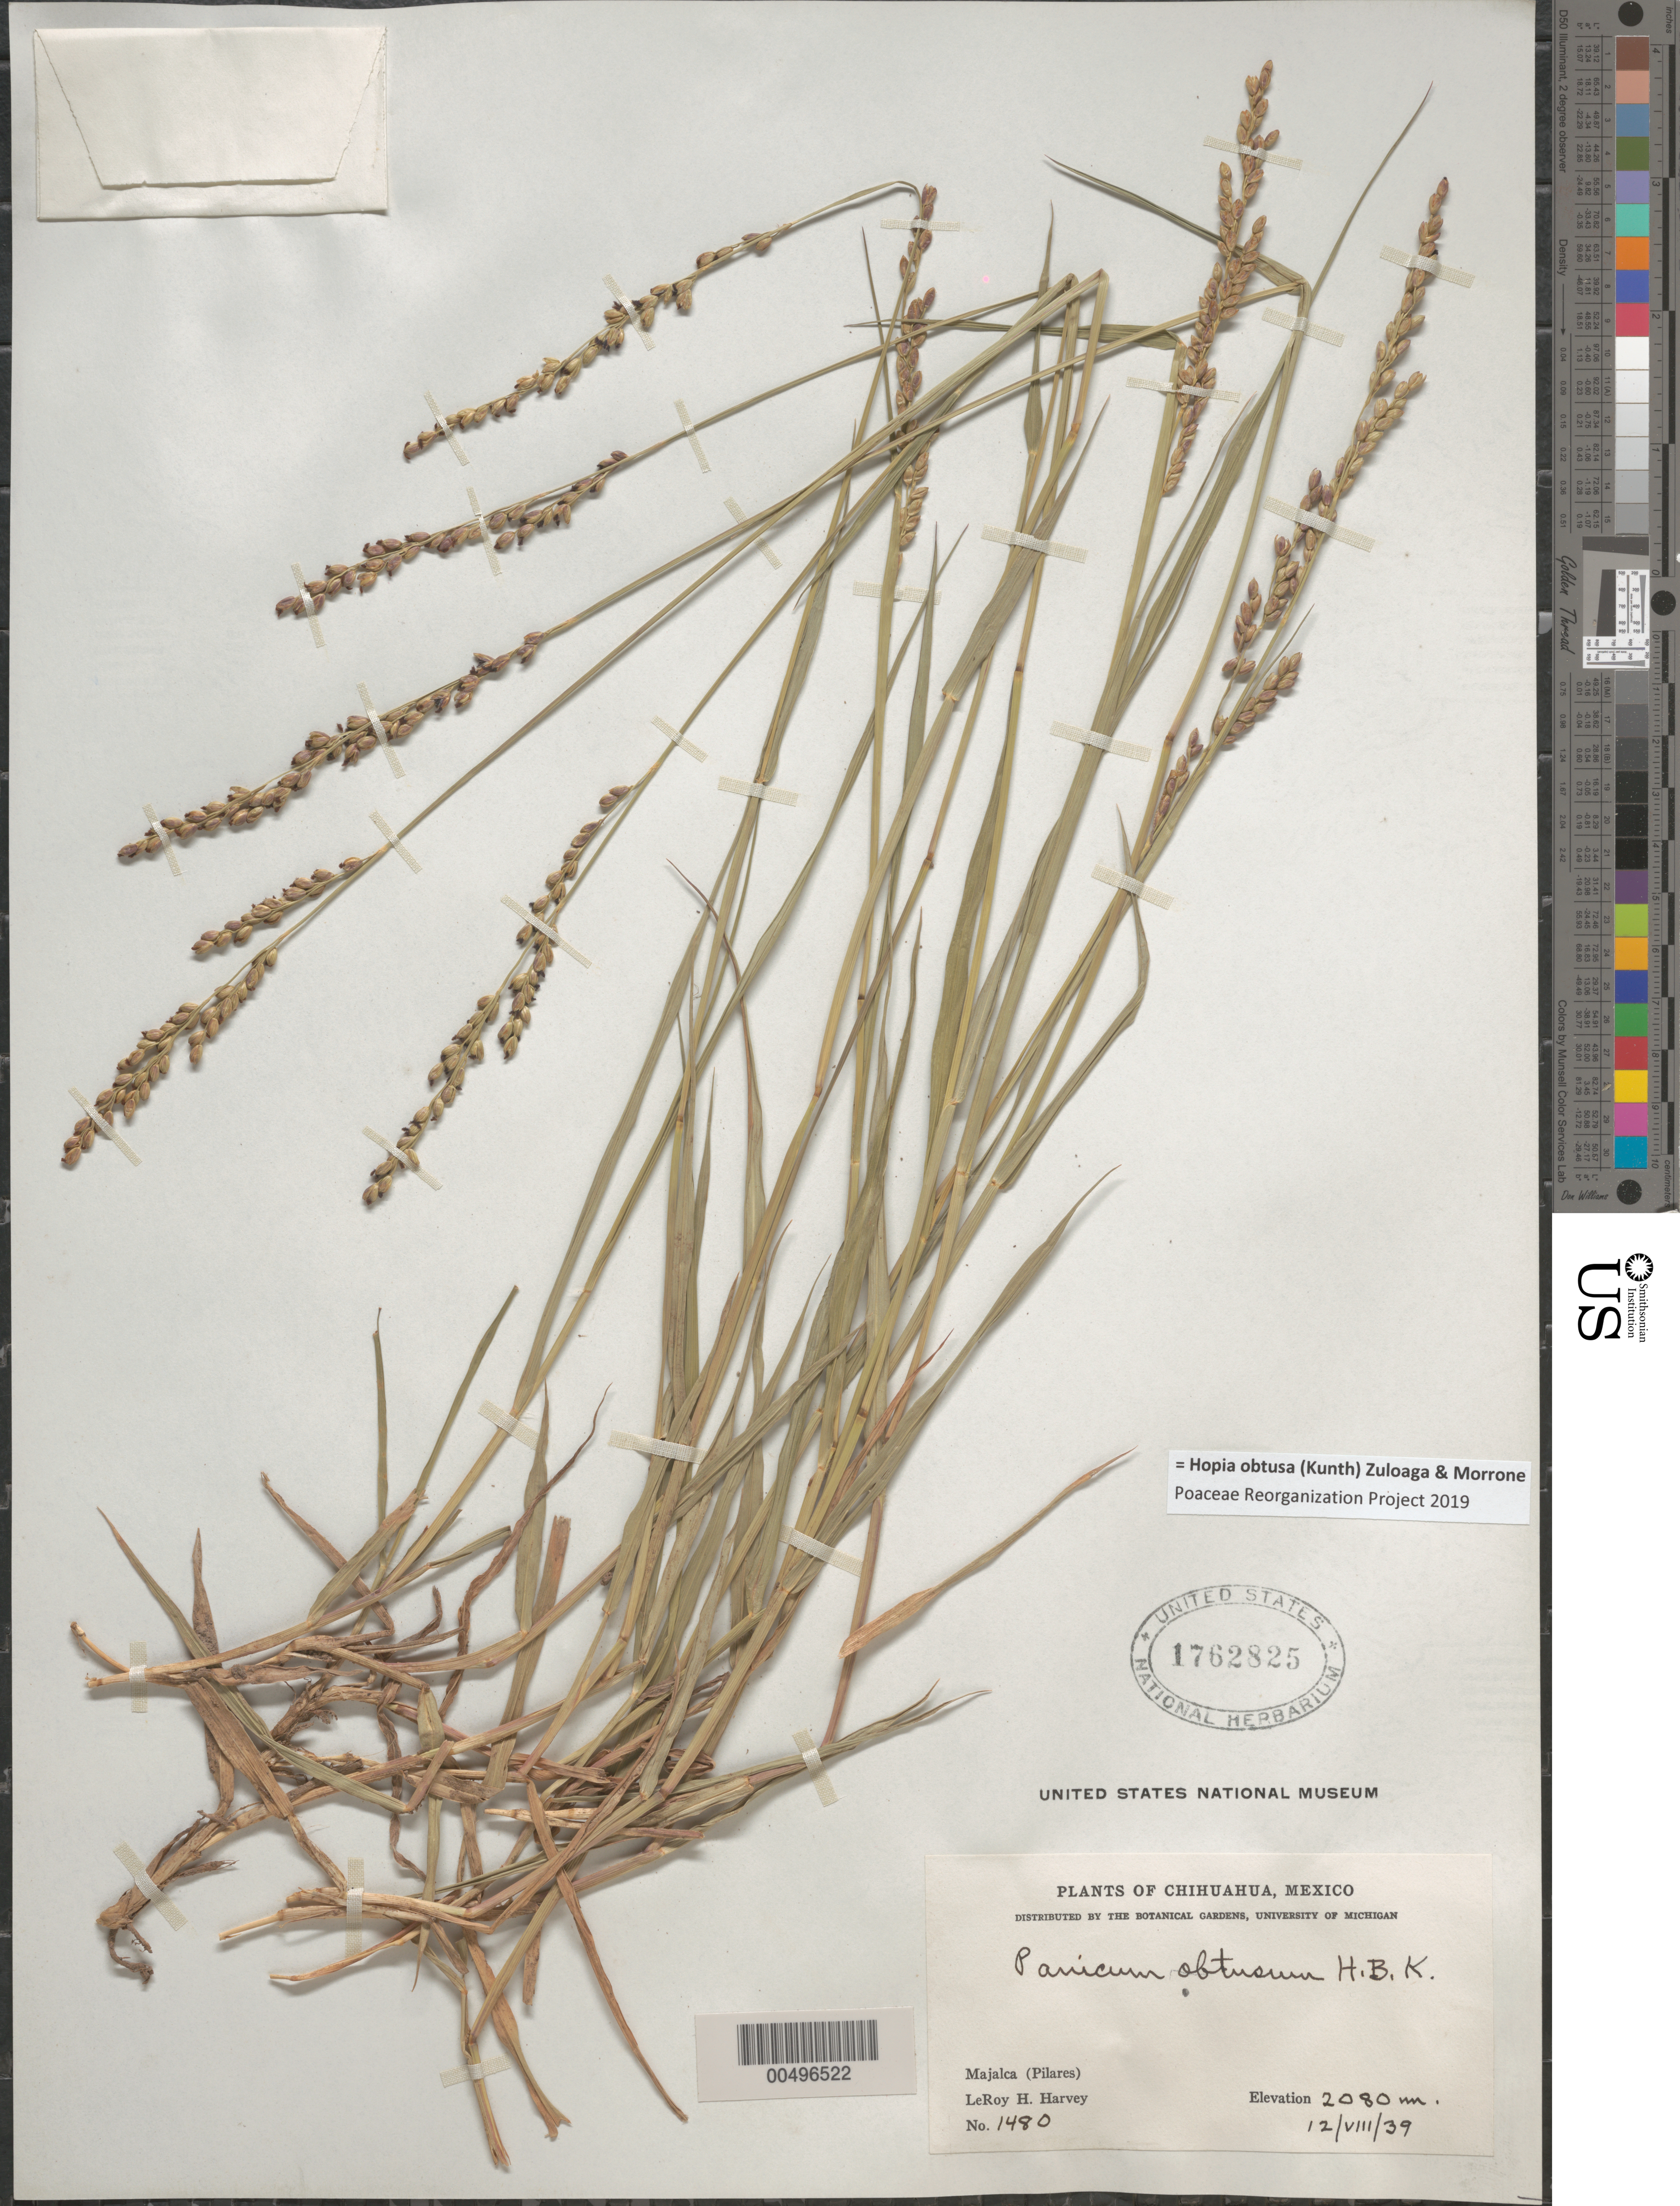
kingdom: Plantae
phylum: Tracheophyta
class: Liliopsida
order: Poales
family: Poaceae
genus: Panicum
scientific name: Panicum obtusum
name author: Kunth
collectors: L. H. Harvey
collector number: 1480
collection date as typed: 12 Aug 1939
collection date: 1939-08-12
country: Mexico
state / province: Chihuahua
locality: Majalca (Pilares)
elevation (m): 2080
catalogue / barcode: US 1762825